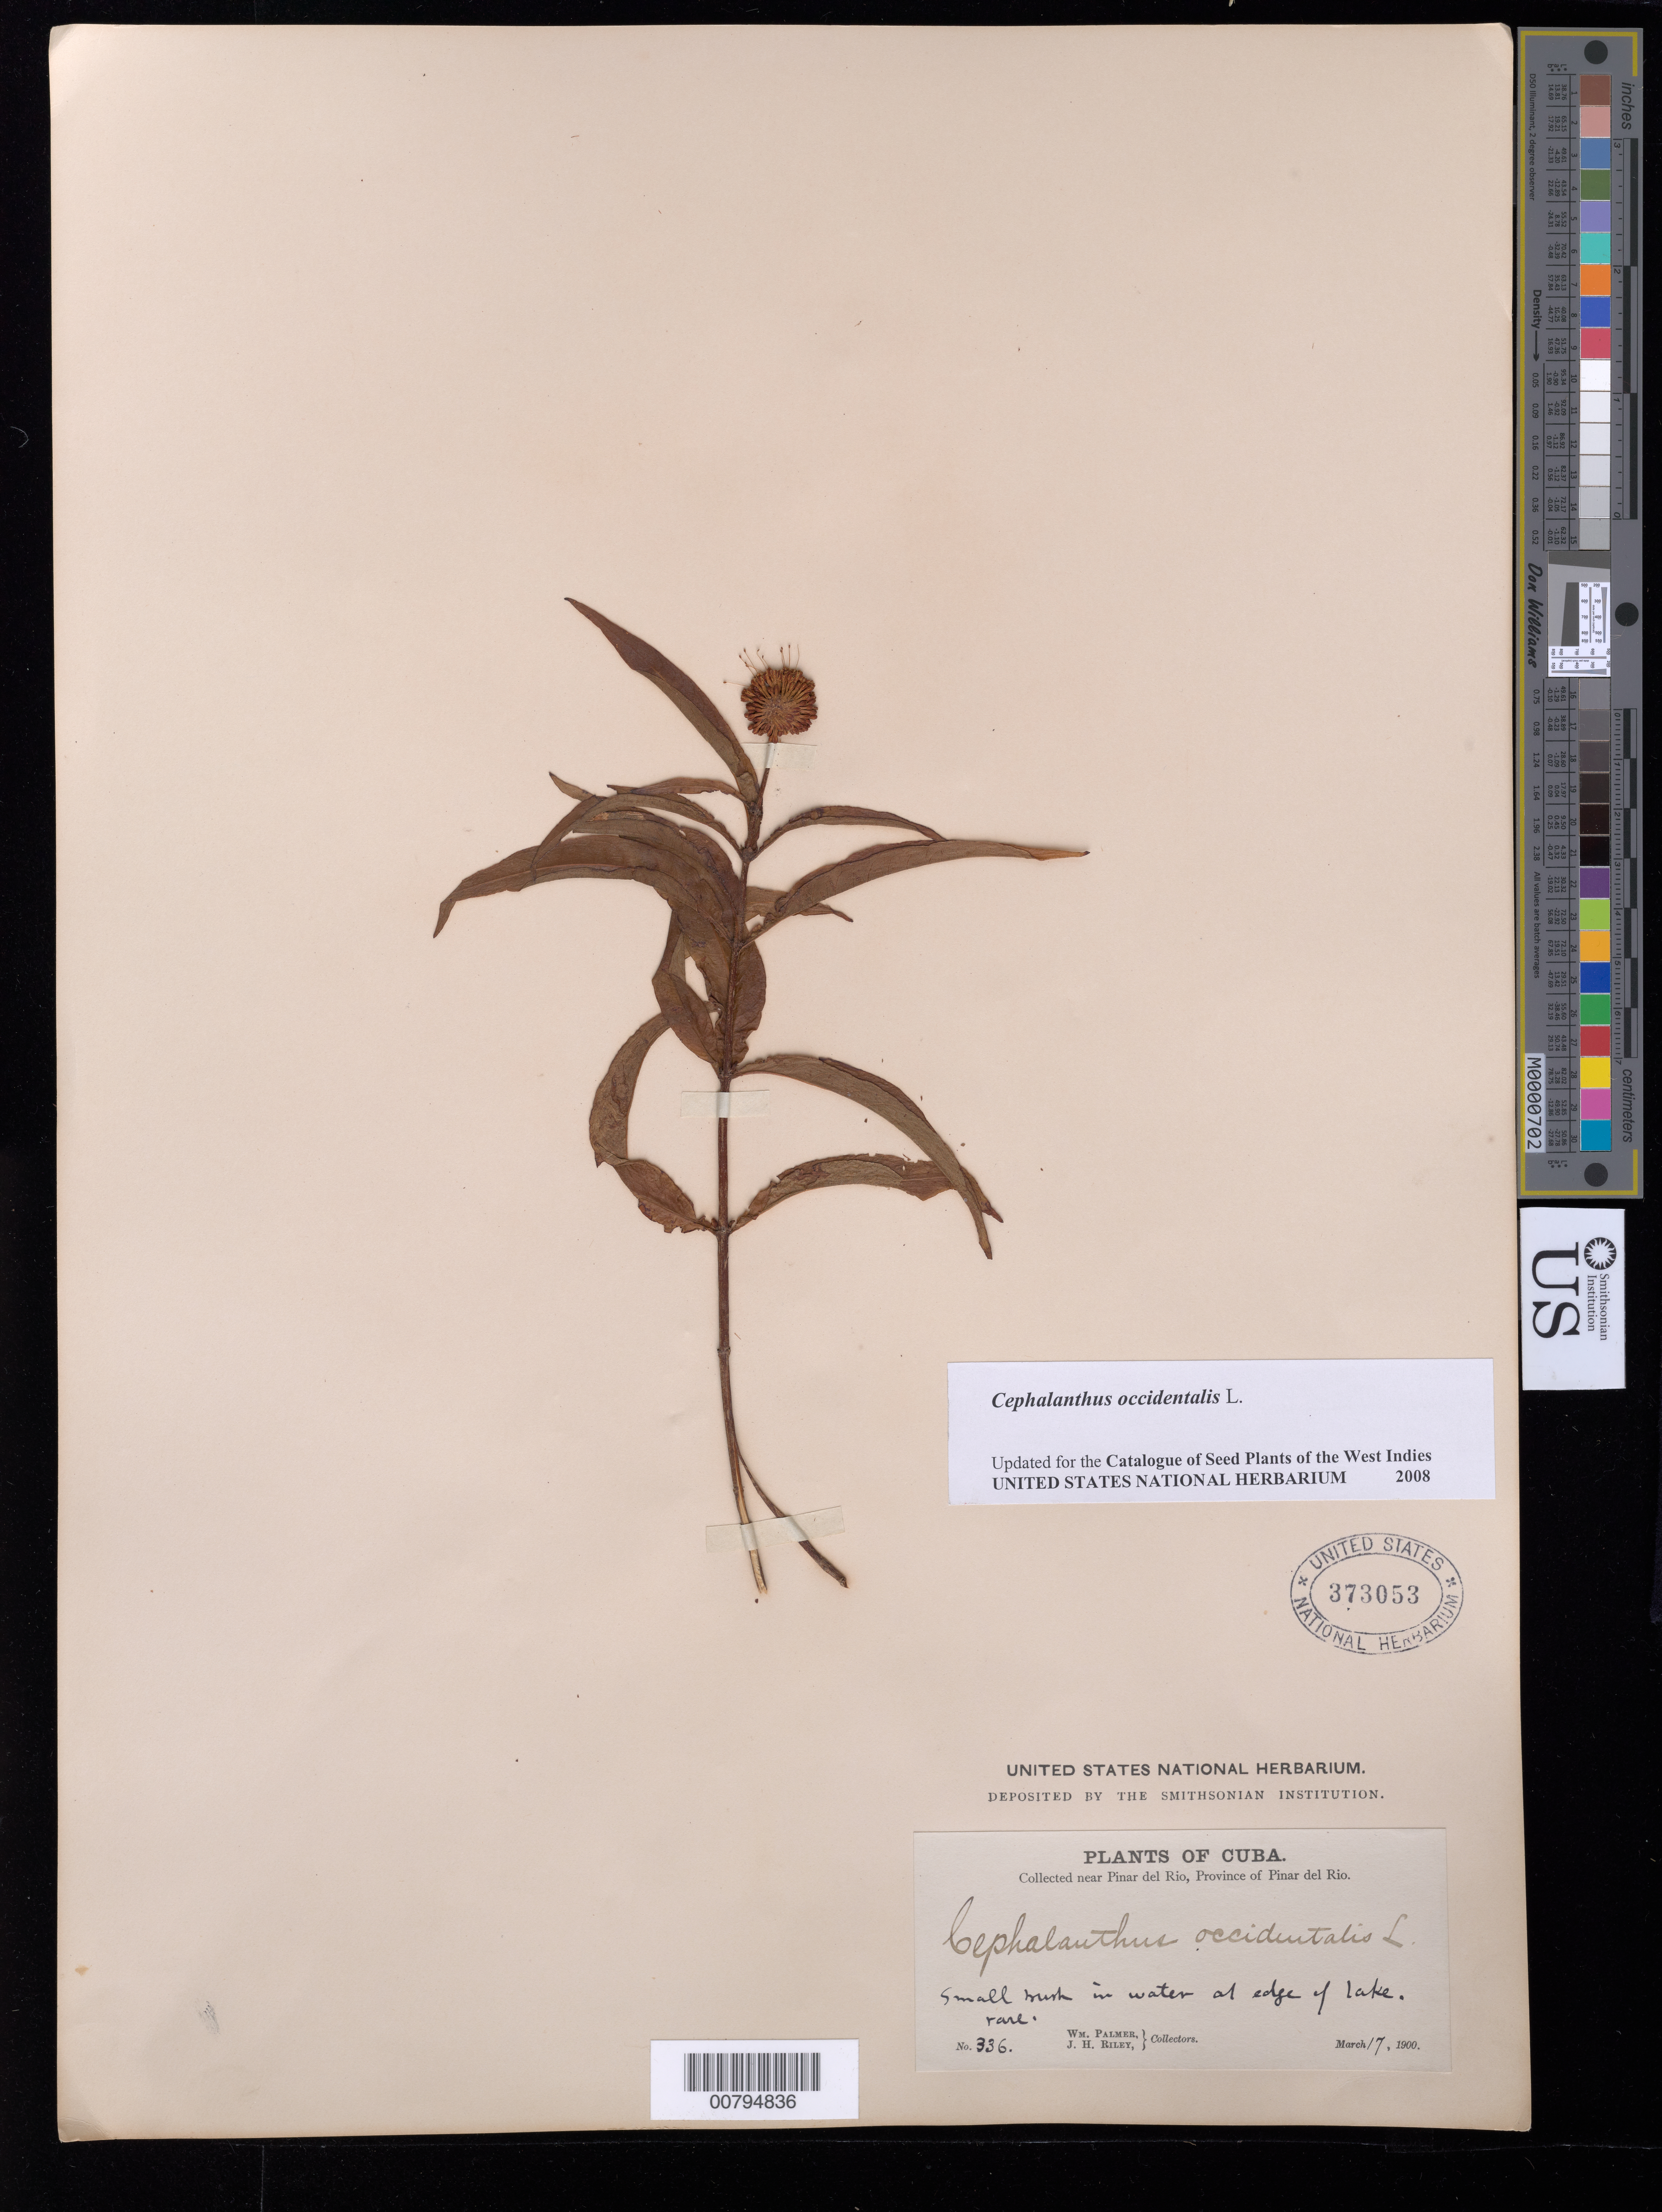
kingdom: Plantae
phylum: Tracheophyta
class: Magnoliopsida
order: Gentianales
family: Rubiaceae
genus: Cephalanthus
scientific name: Cephalanthus occidentalis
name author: L.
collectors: W. Palmer & J. H. Riley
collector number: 336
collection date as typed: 17 Mar 1900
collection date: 1900-03-17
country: Cuba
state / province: Pinar del Río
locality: Lake near Pinar del Rio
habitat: In water at edge of lake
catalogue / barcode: US 373053